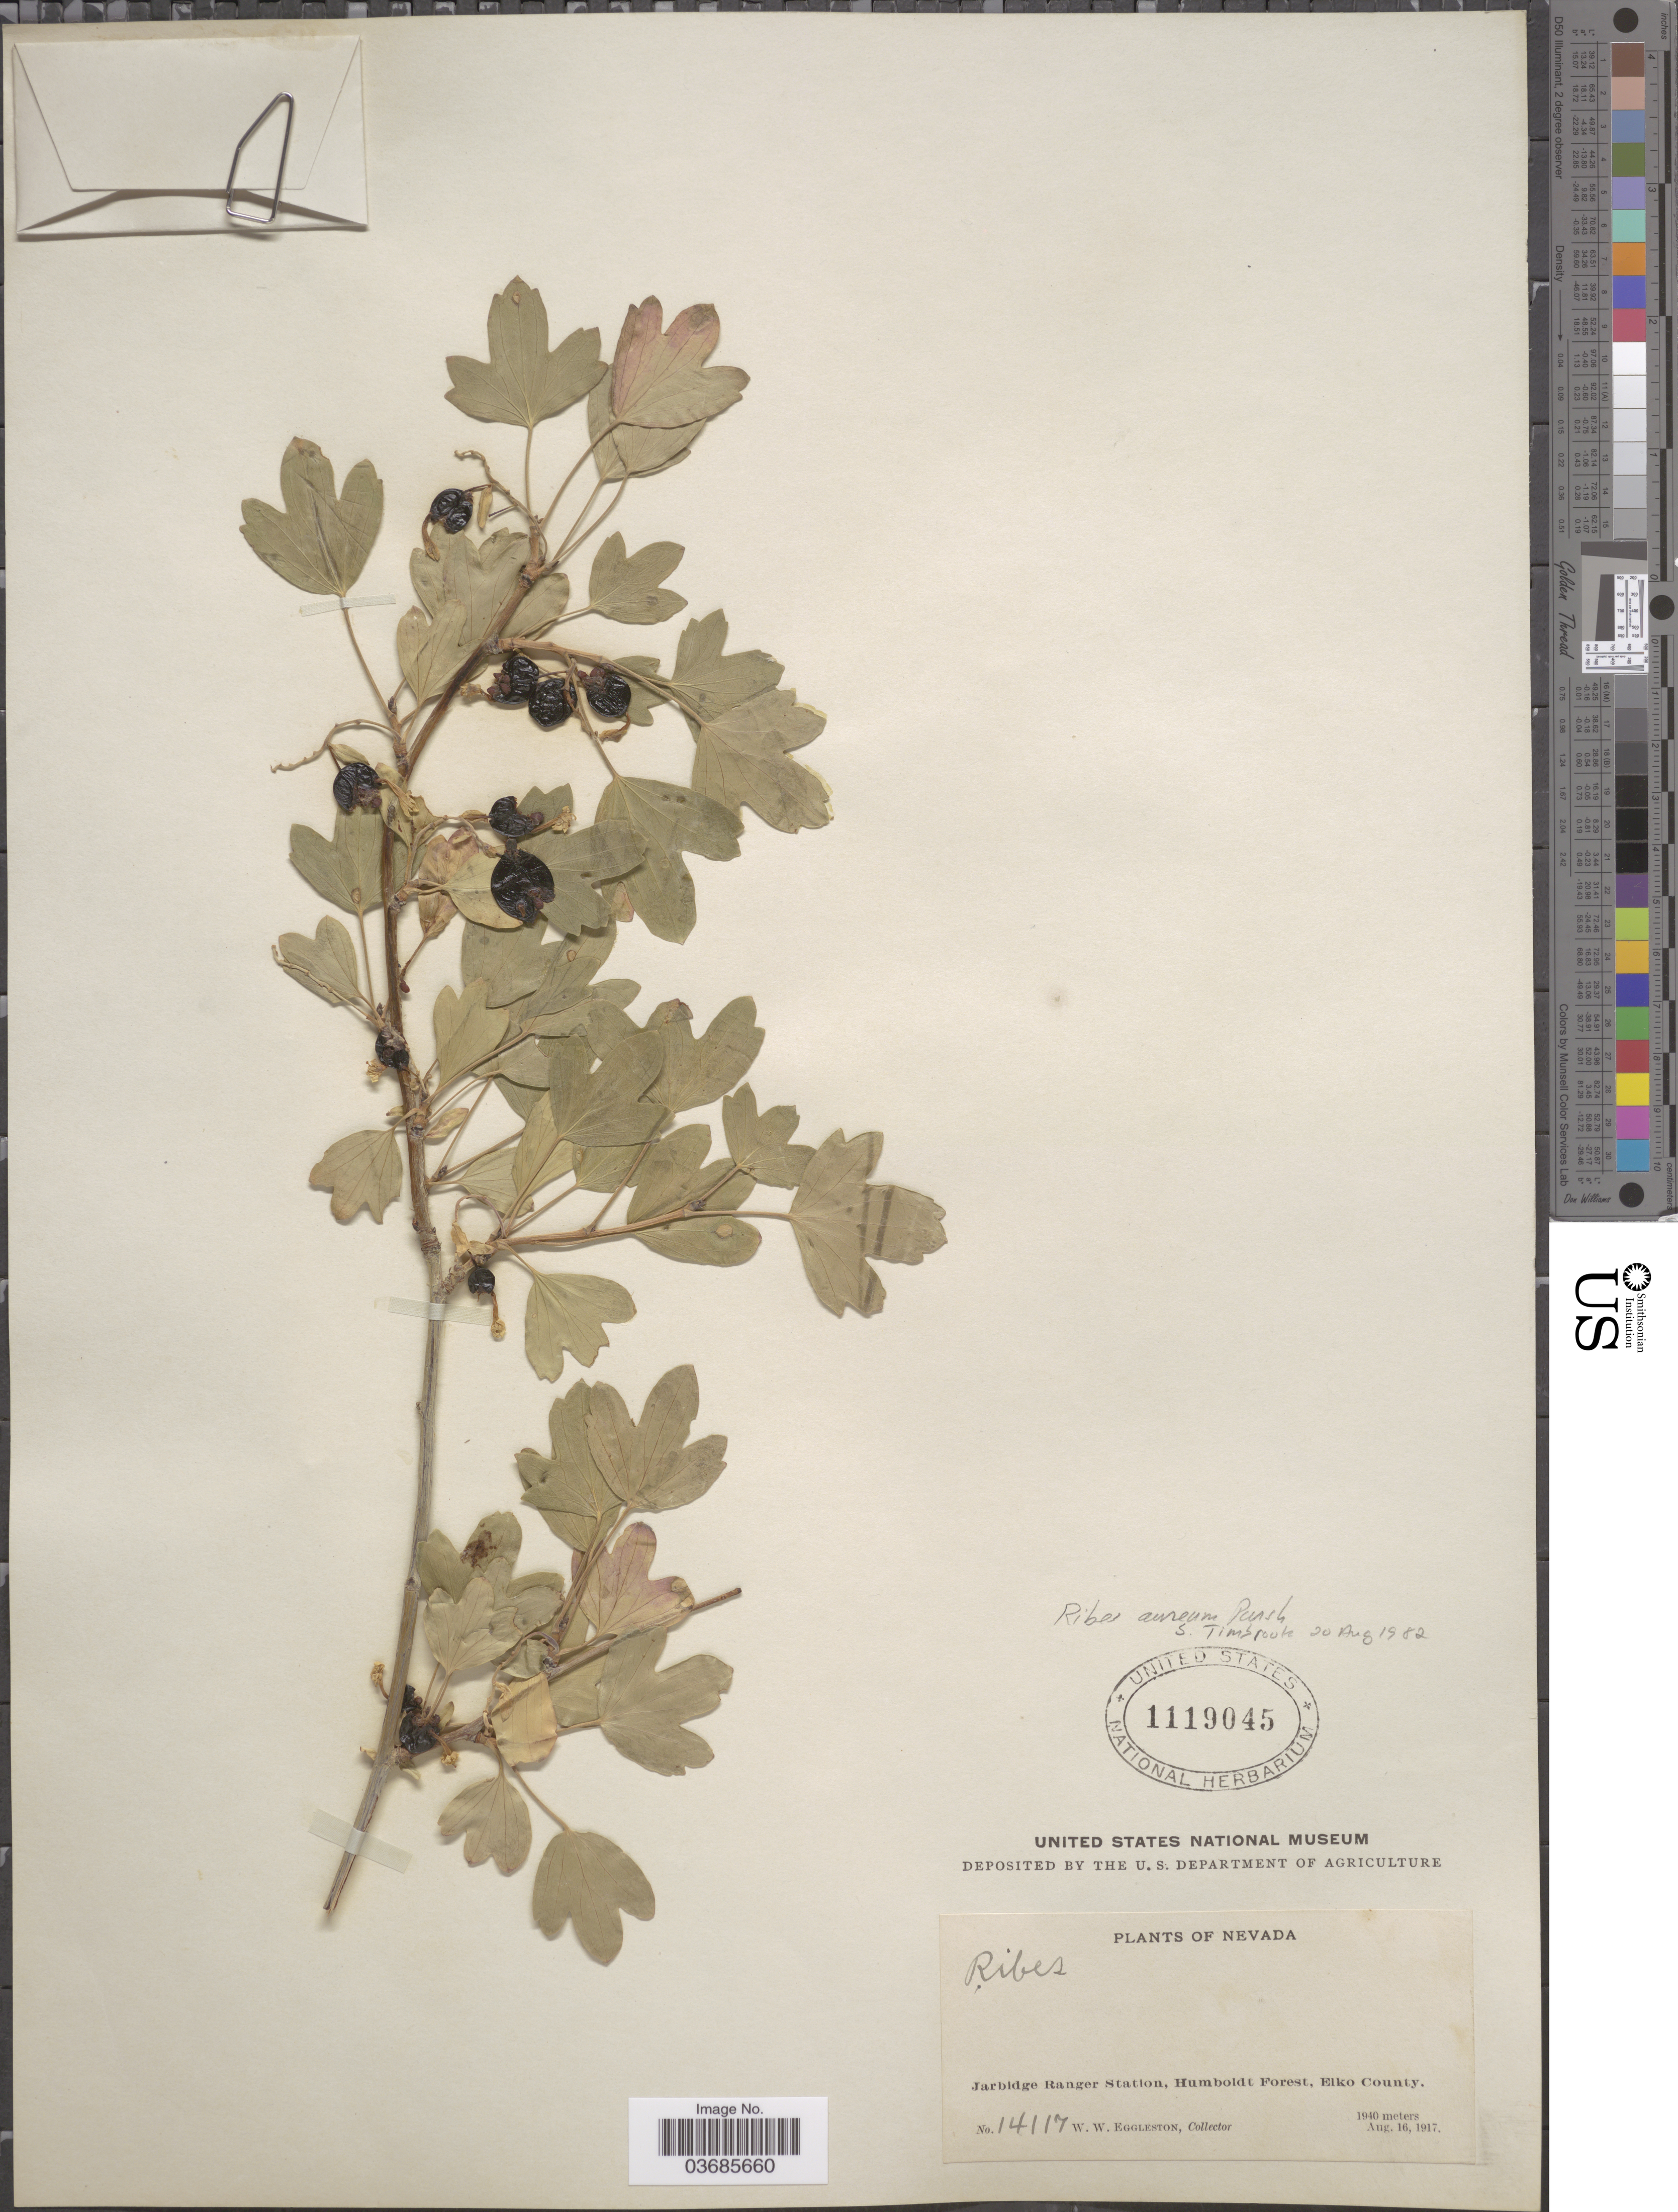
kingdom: Plantae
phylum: Tracheophyta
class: Magnoliopsida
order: Saxifragales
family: Grossulariaceae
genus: Ribes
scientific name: Ribes aureum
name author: Pursh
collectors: W. W. Eggleston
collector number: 1417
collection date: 1917-08-16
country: United States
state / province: Nevada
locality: Jarbidge Ranger Station, Humboldt Forest, Elko County.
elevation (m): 1940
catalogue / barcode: US 1119045